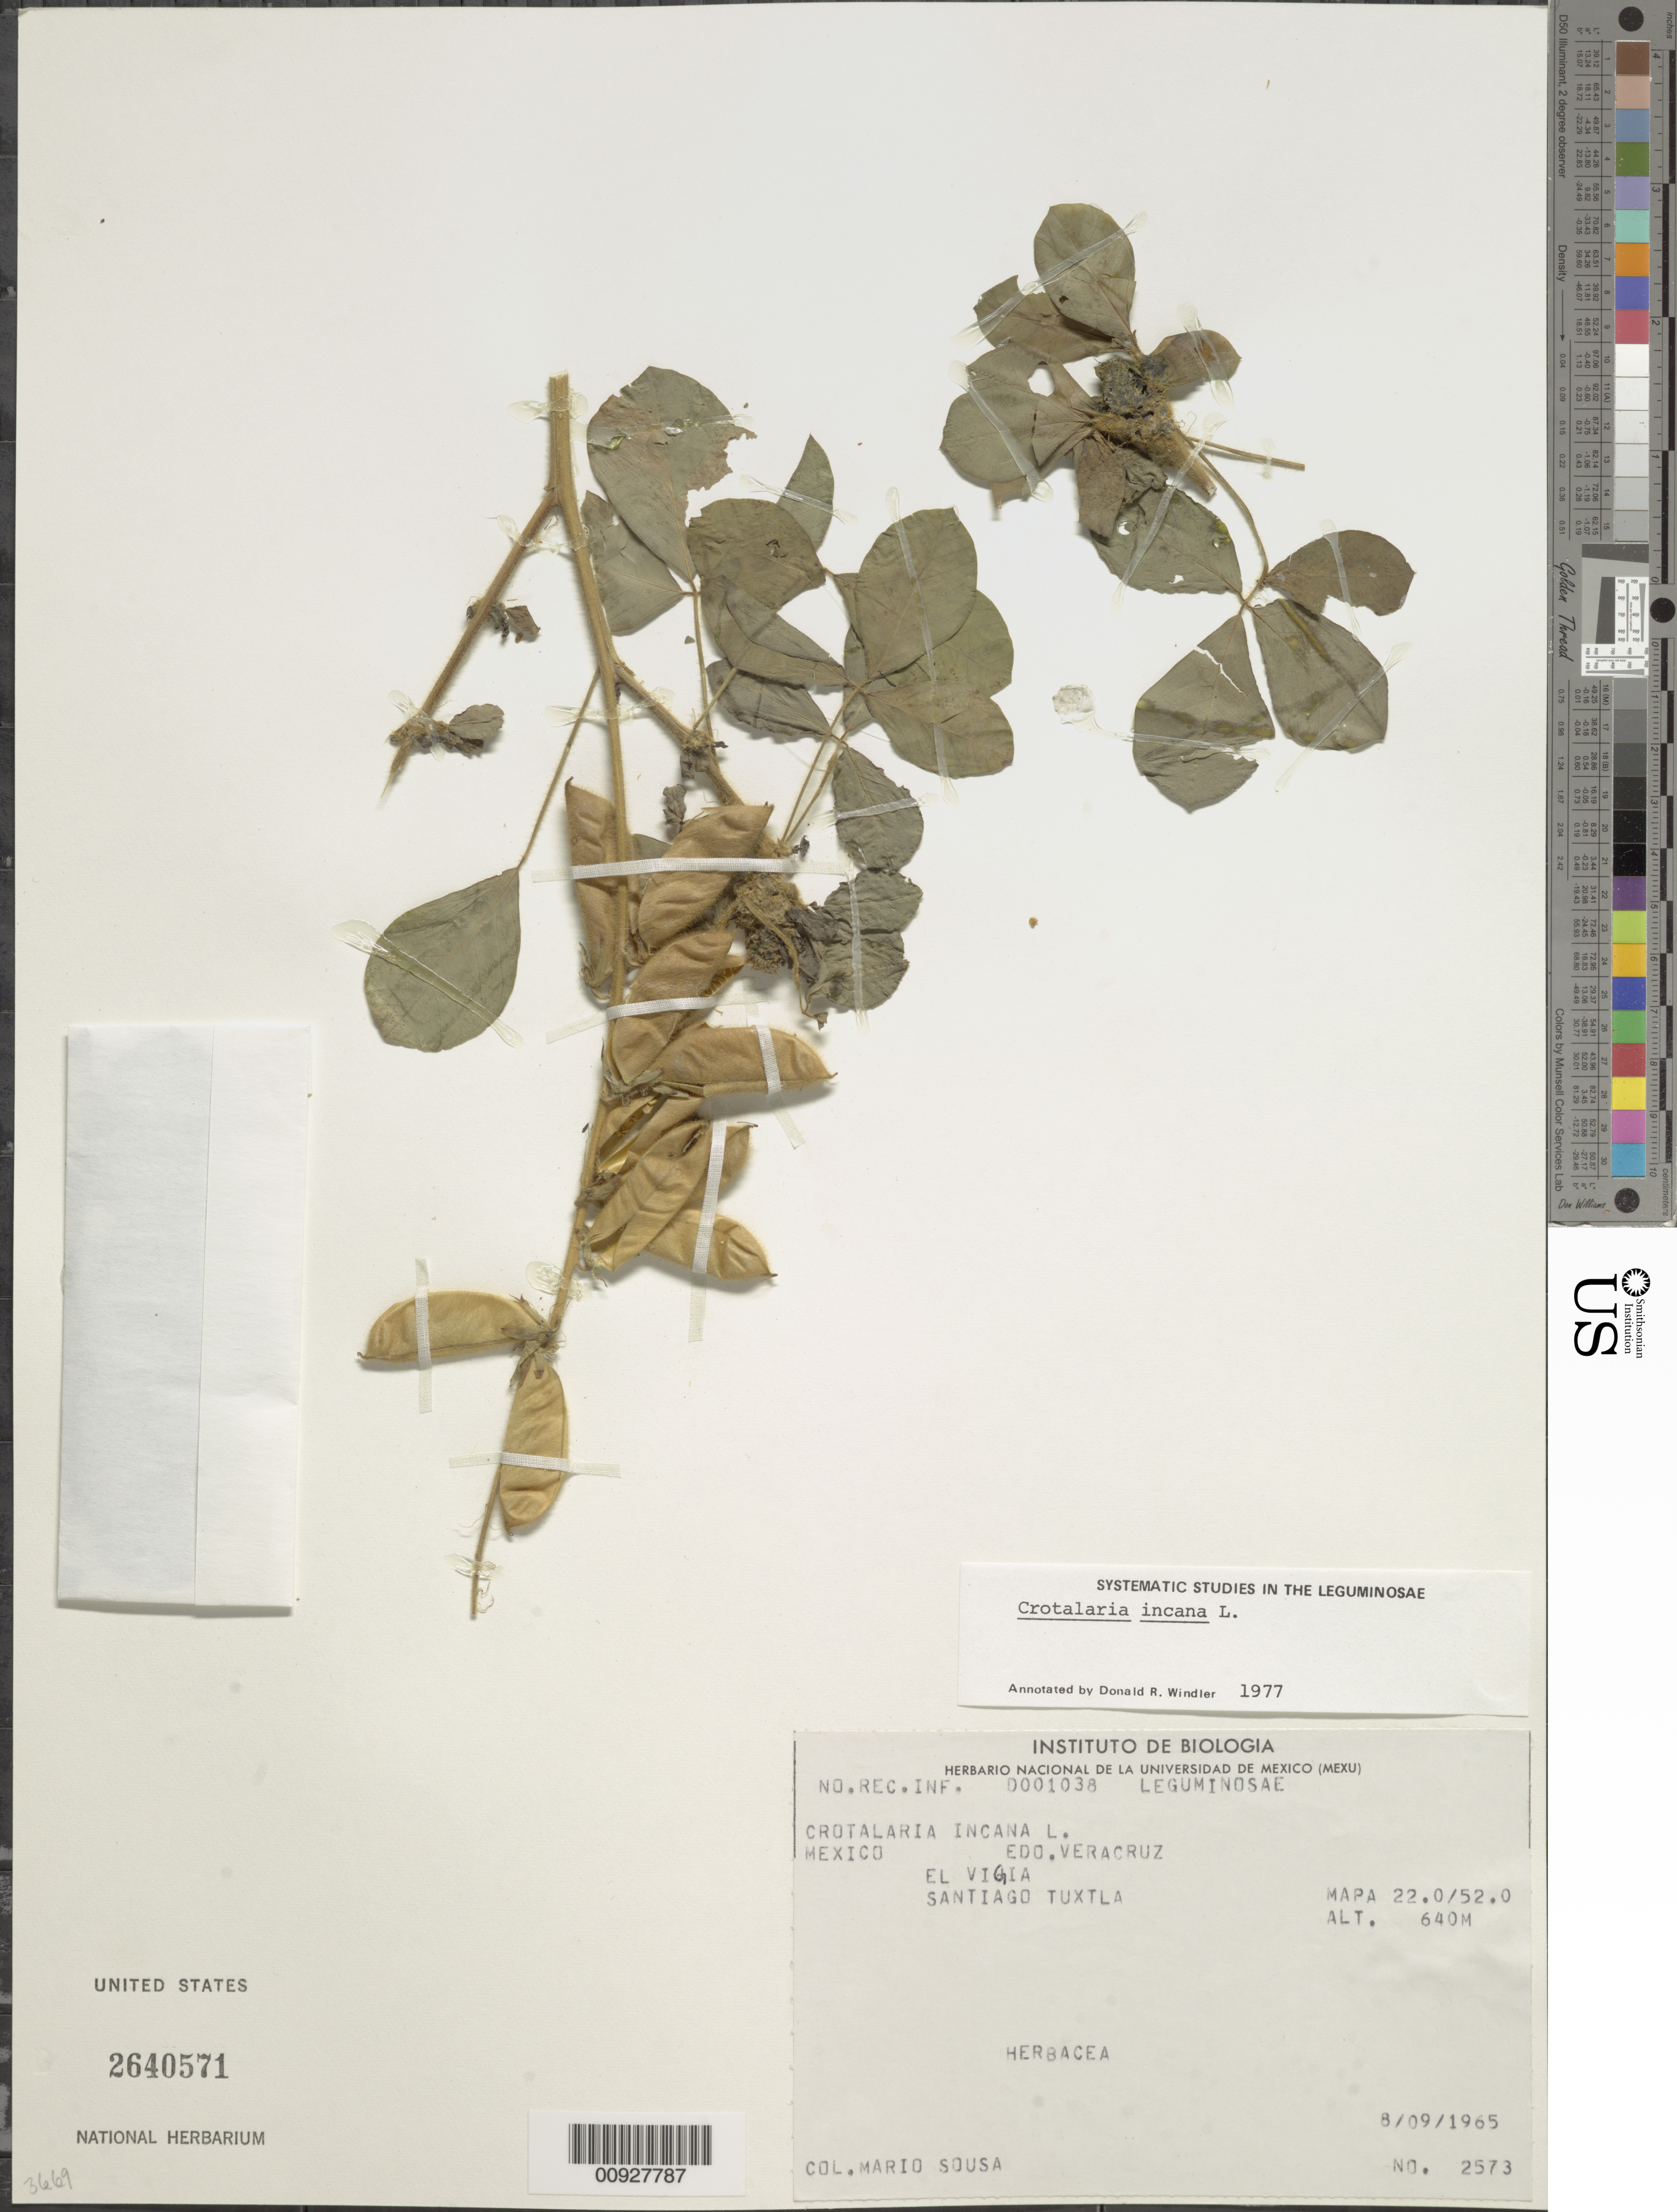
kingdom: Plantae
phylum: Tracheophyta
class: Magnoliopsida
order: Fabales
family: Fabaceae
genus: Crotalaria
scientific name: Crotalaria incana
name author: L.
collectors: M. Sousa S.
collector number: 2573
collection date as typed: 08 Sep 1965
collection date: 1965-09-08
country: Mexico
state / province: Veracruz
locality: Edo. Veracruz: El Vigia, Santiago Tuxtla. Mapa 22.0/52.0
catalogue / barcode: US 2640571